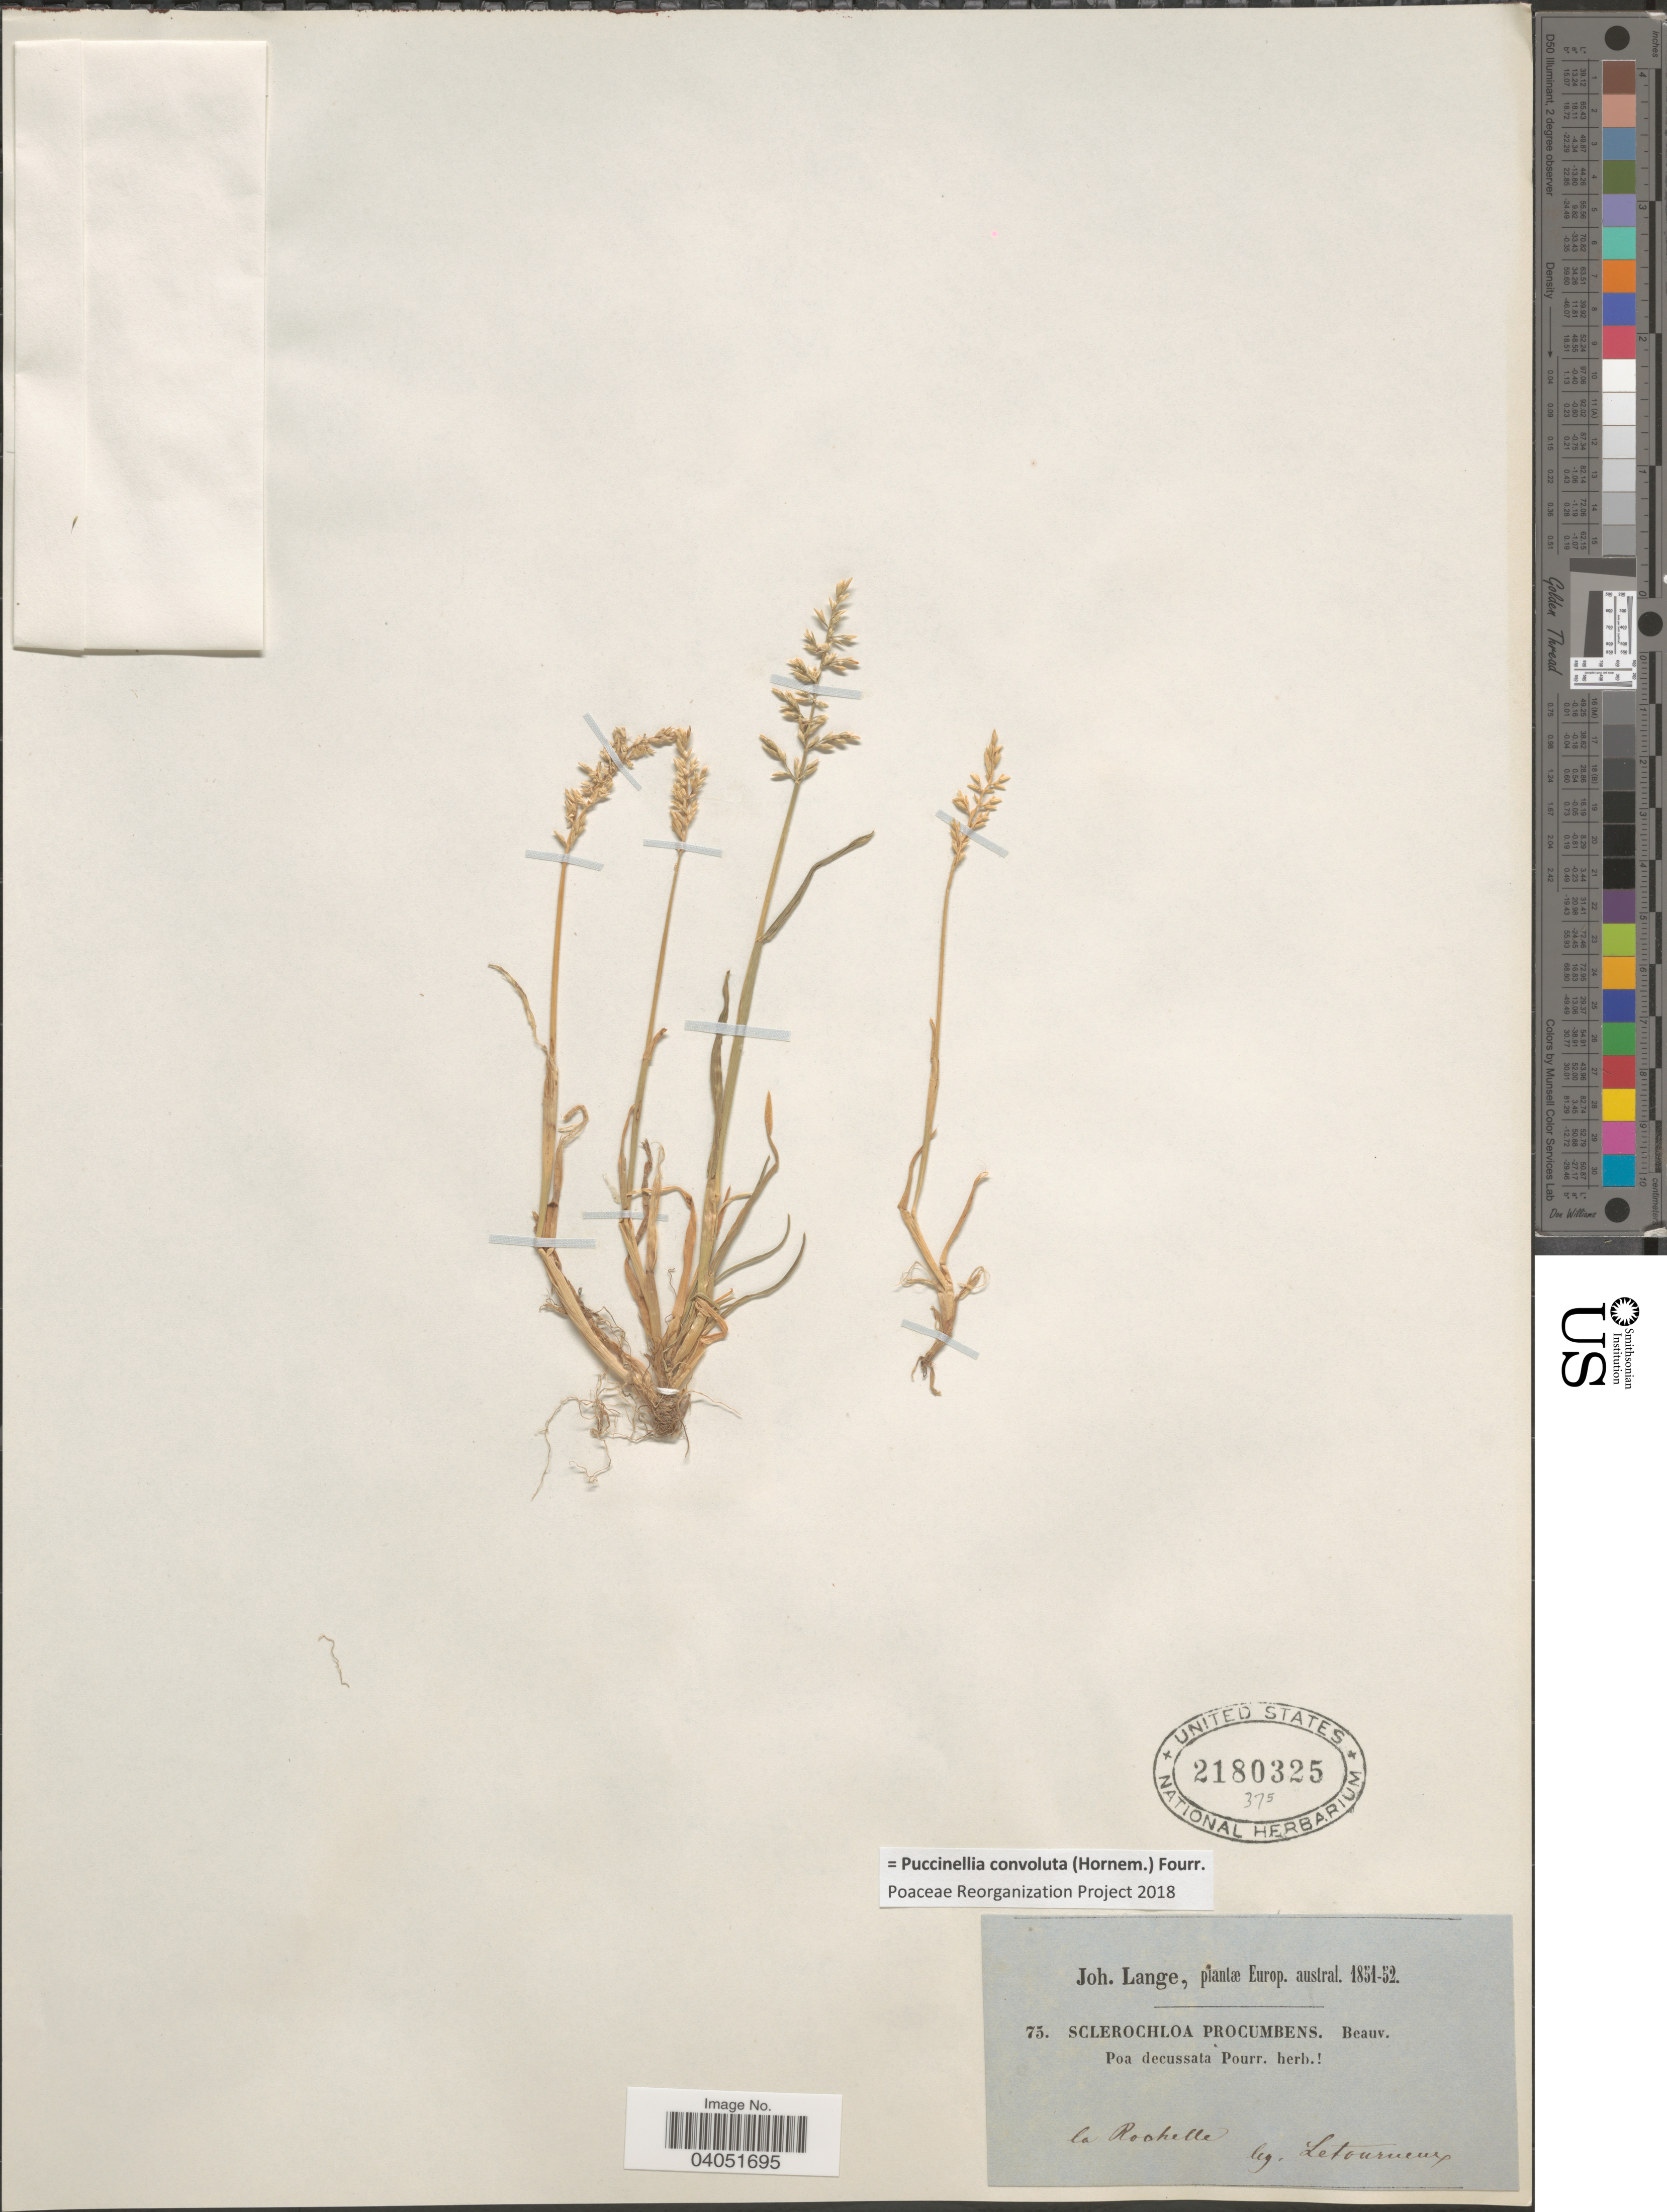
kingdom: Plantae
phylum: Tracheophyta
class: Liliopsida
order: Poales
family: Poaceae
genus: Puccinellia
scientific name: Puccinellia rupestris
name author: (With.) Fernald & Weath.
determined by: Soreng, Robert J., Research Associate (BOT), Smithsonian Institution - National Museum of Natural History (UNITED STATES)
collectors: Letourneux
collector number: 75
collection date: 1851/1852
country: France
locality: Europ. austral. La Rochelle.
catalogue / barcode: US 2180325